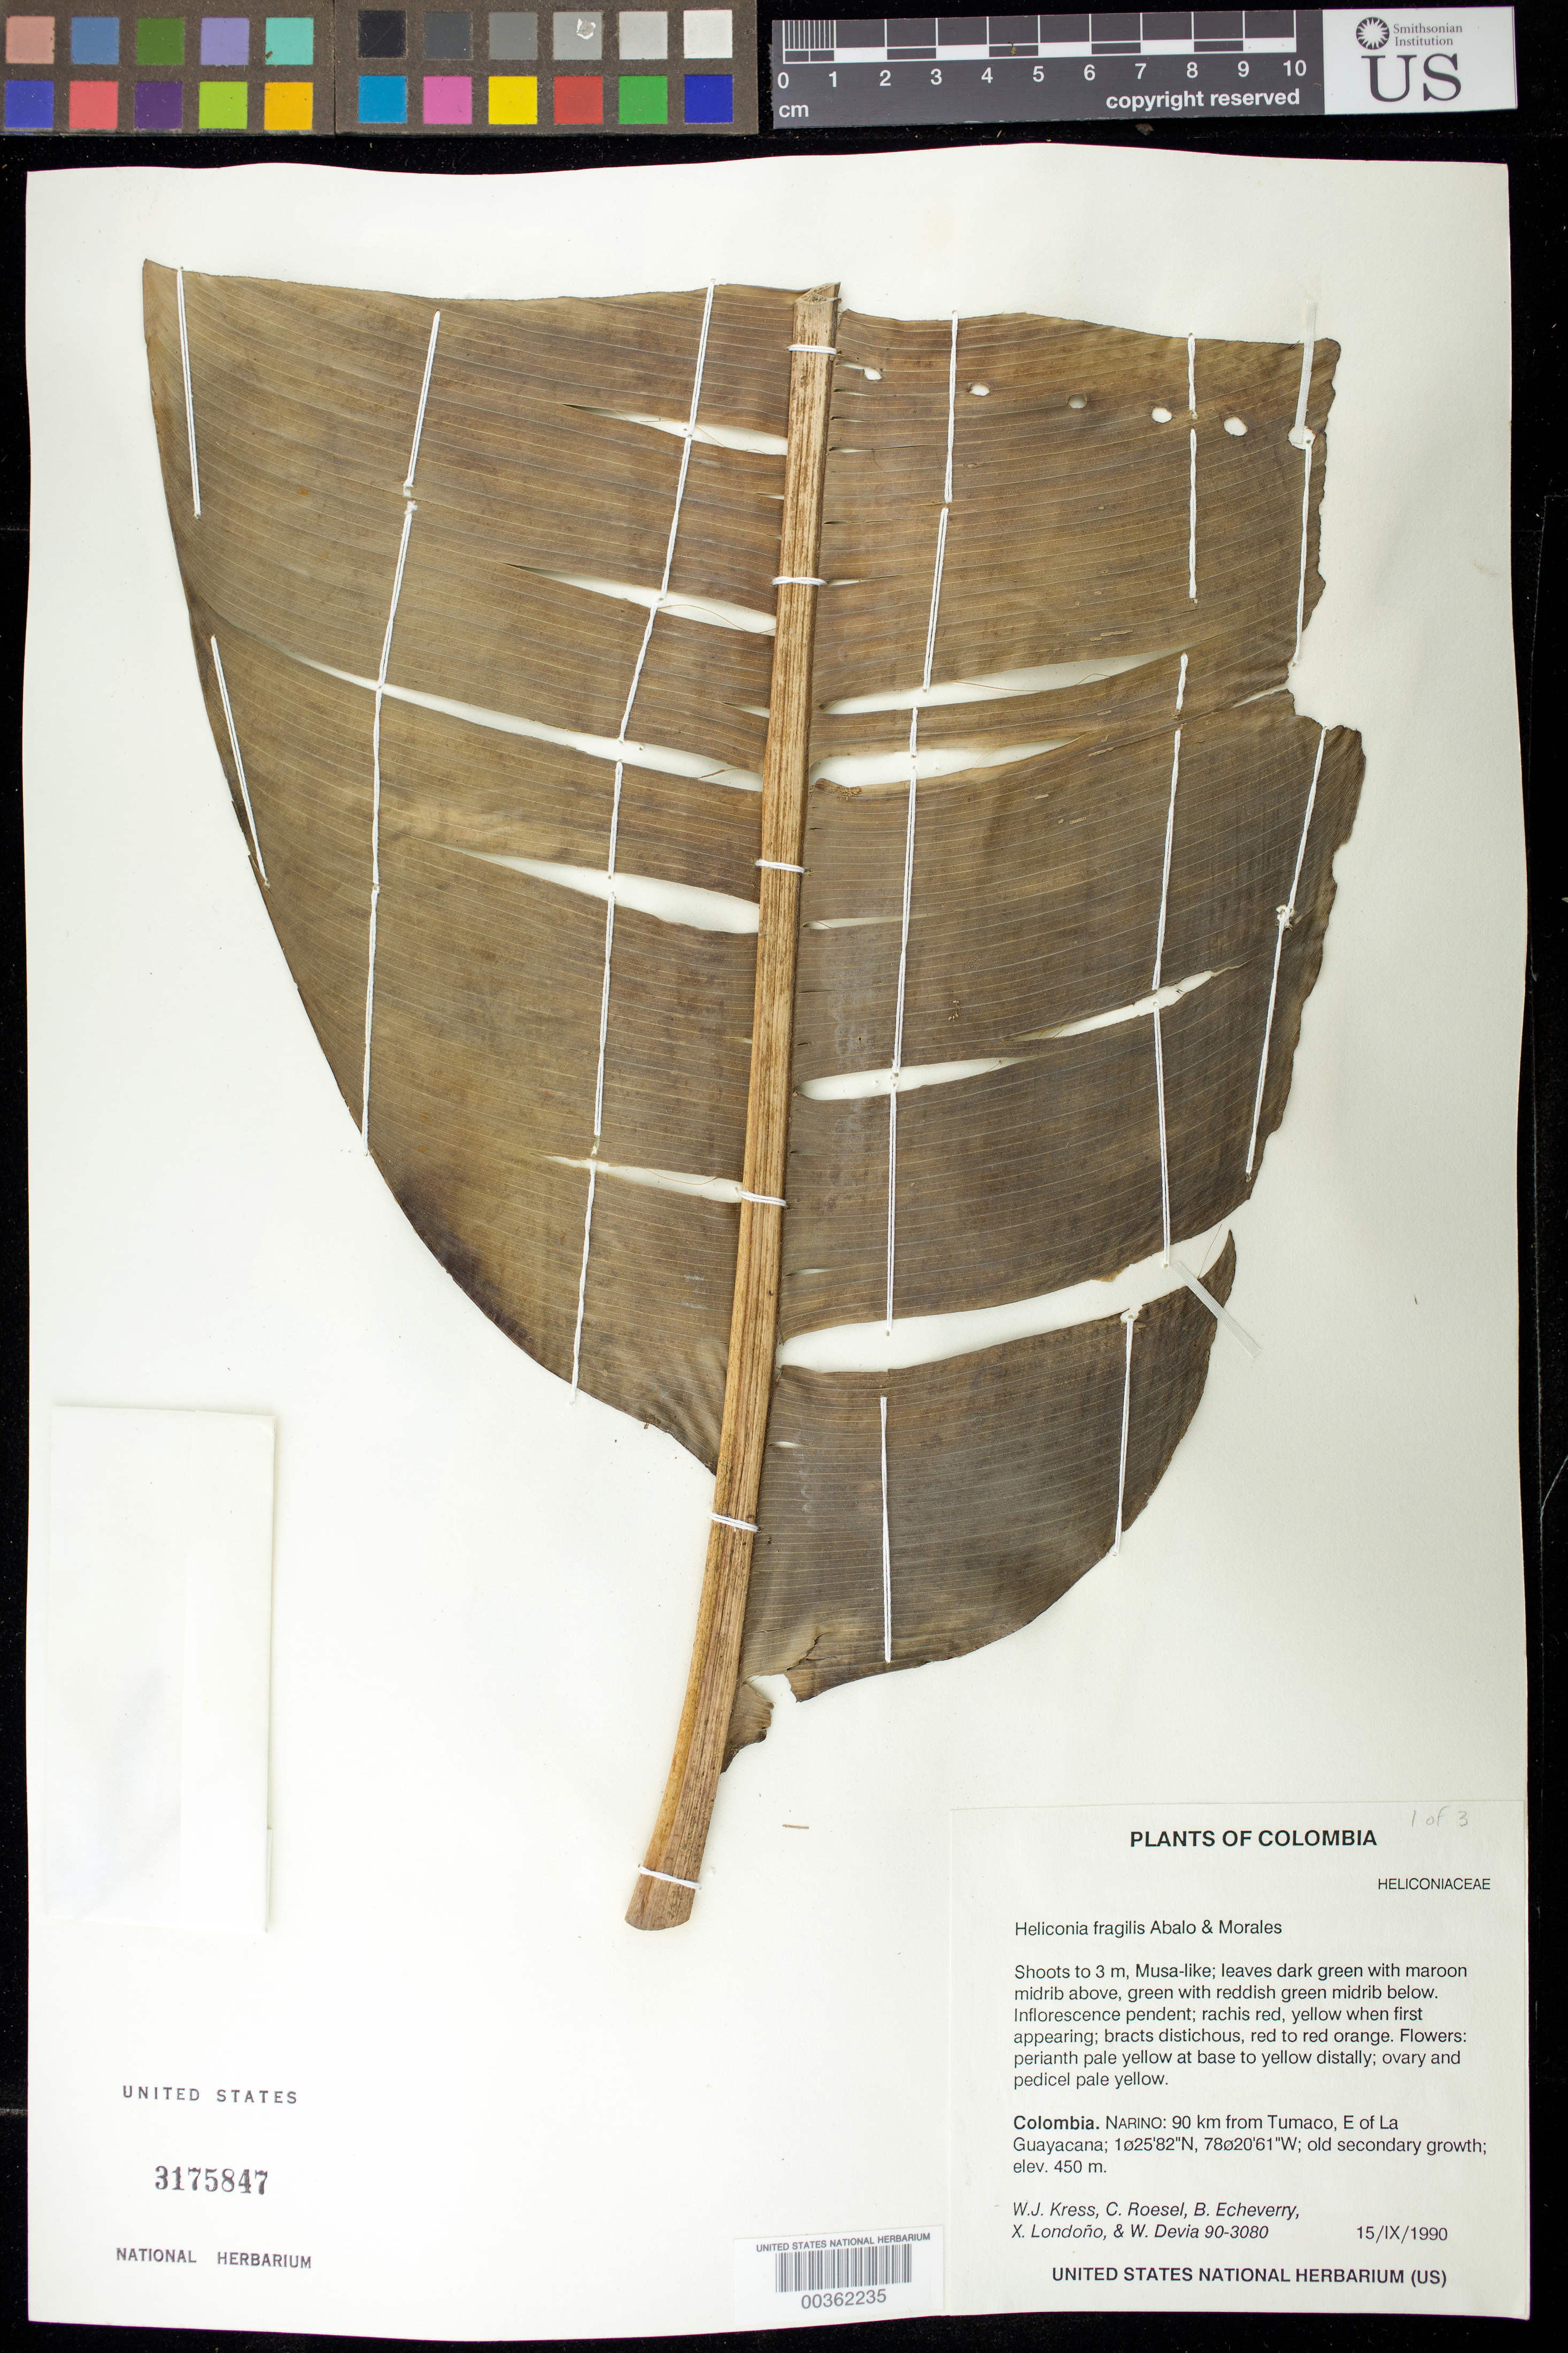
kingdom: Plantae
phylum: Tracheophyta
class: Liliopsida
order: Zingiberales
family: Heliconiaceae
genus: Heliconia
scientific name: Heliconia fragilis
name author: Abalo & G. Morales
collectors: W. J. Kress, C. S. Roesel, B. Echeverry, X. Londoño & W. Devia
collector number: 90-3080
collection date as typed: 15 Sep 1990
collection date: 1990-09-15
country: Colombia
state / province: Nariño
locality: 64 km from Tumaco near la Guayacana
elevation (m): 450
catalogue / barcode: US 3175847